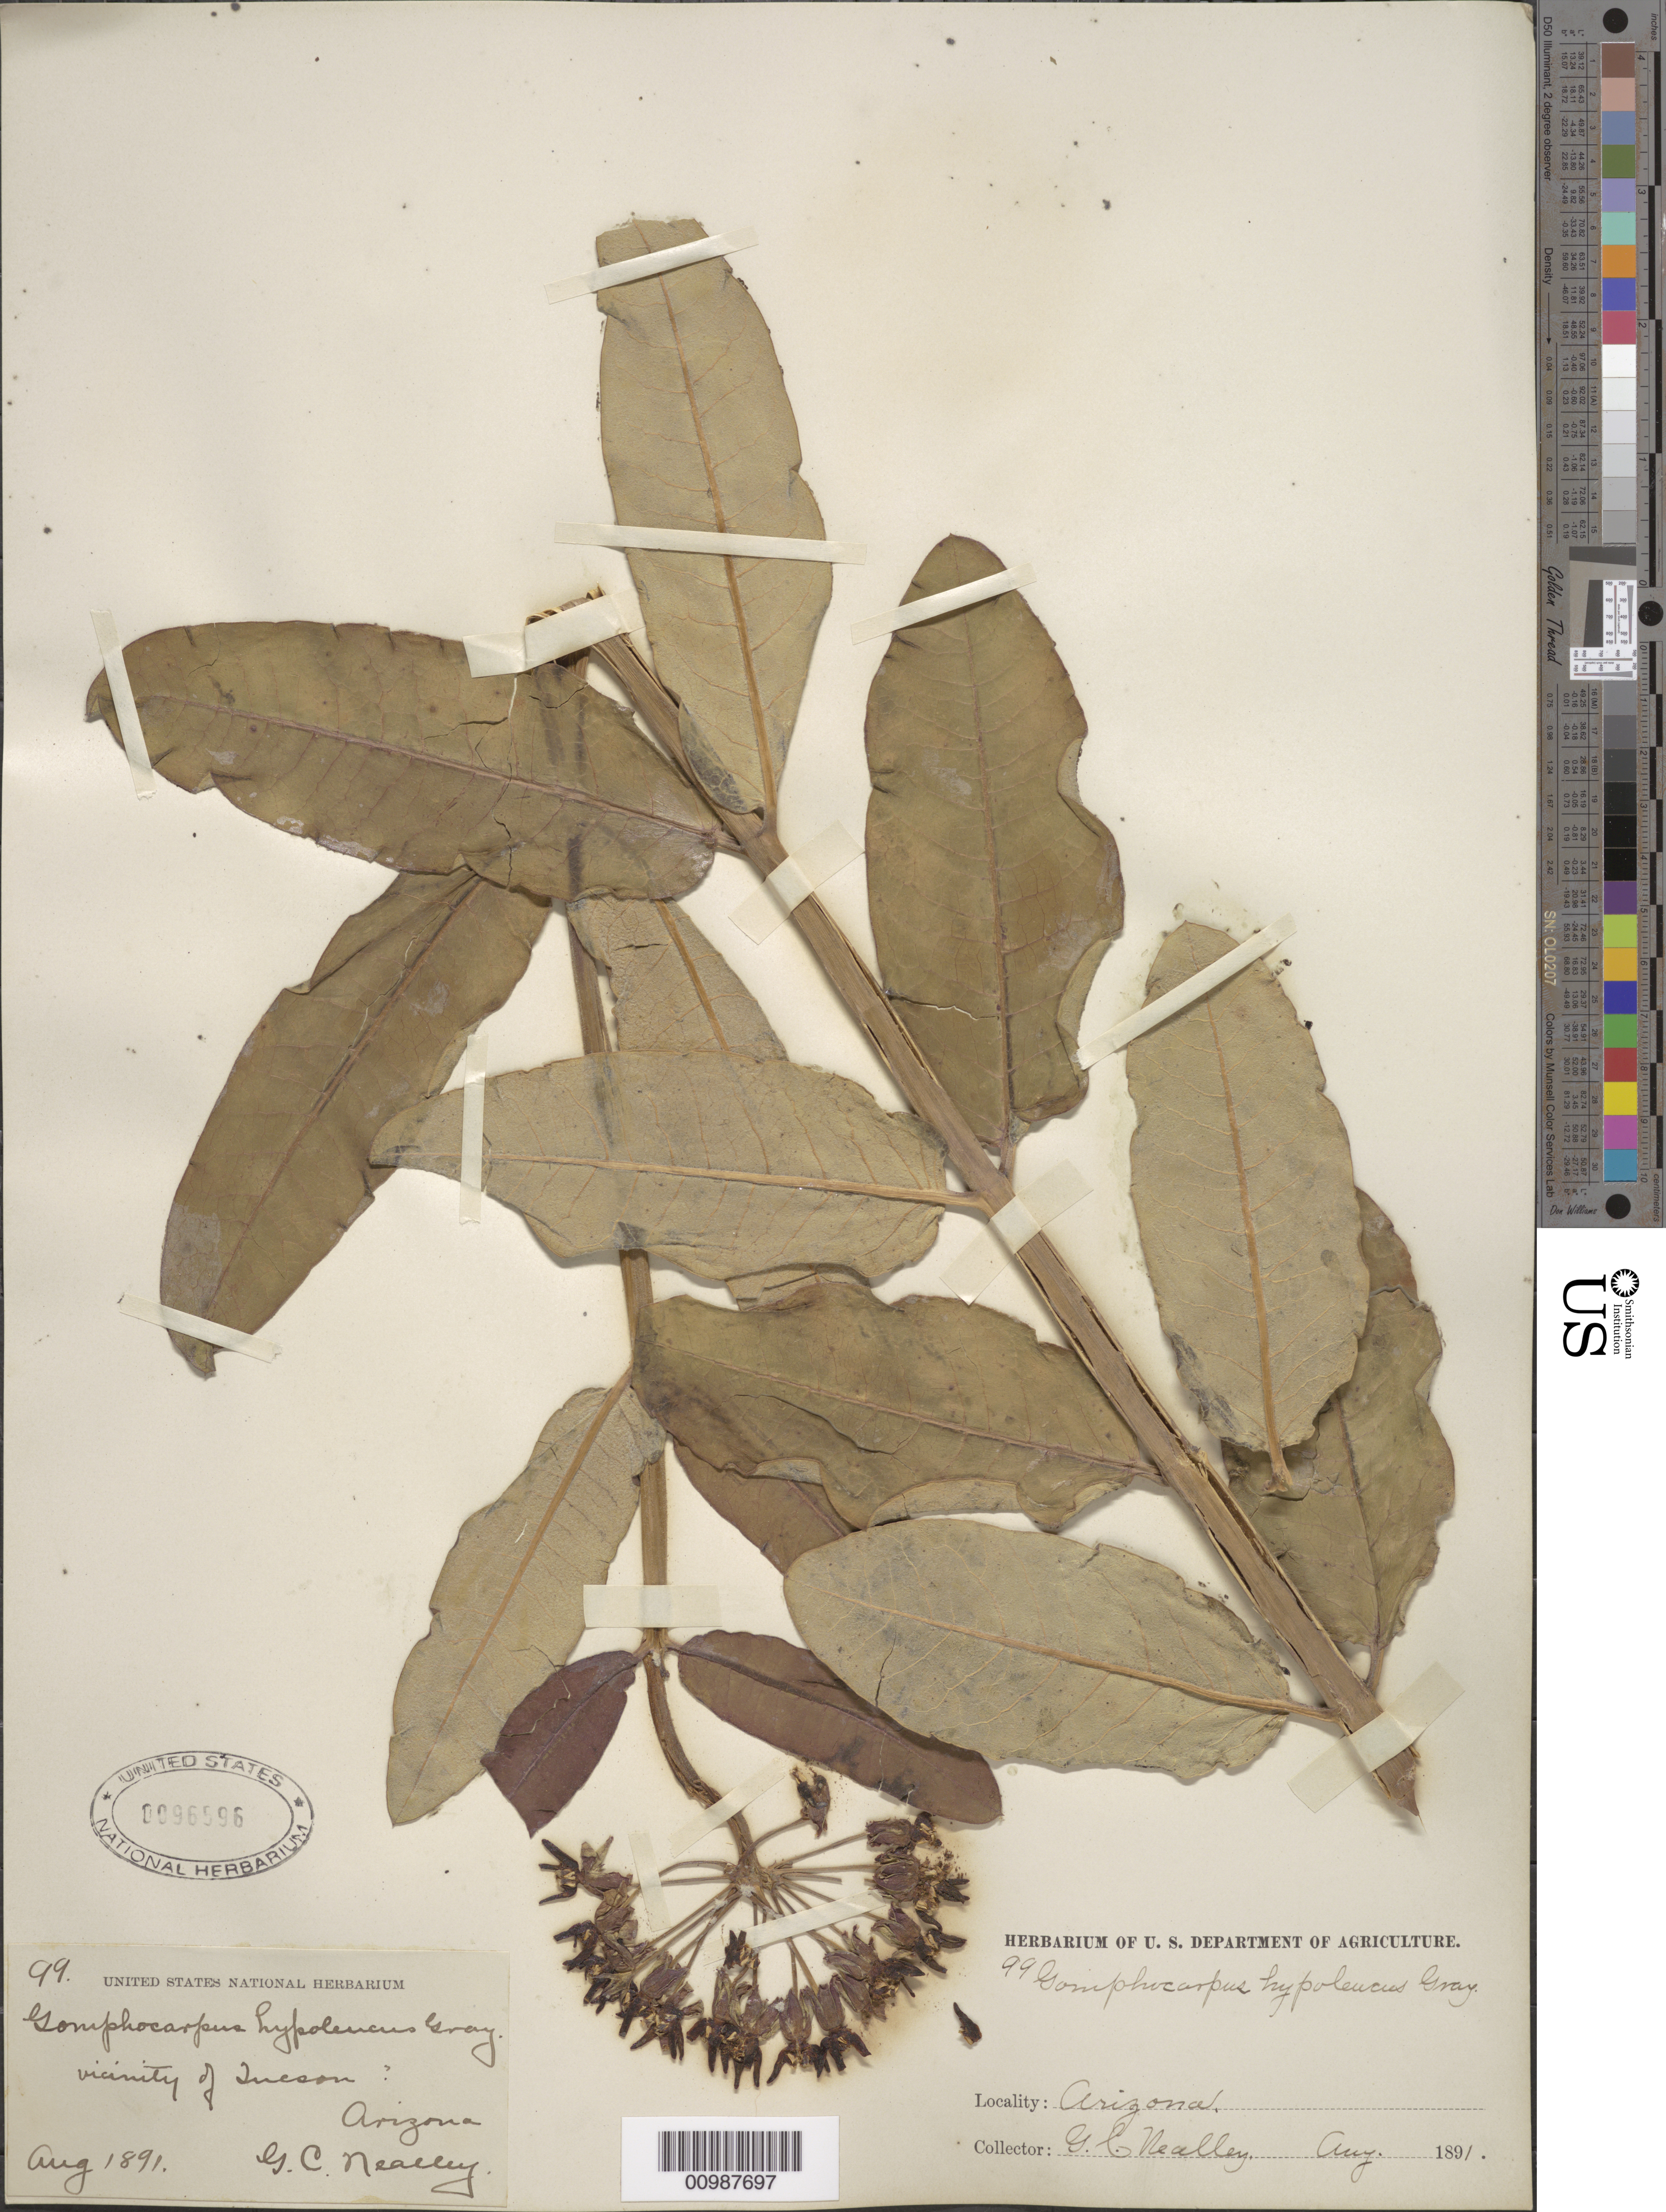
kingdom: Plantae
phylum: Tracheophyta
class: Magnoliopsida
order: Gentianales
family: Apocynaceae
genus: Asclepias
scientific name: Asclepias hypoleuca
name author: (A. Gray) Woodson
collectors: G. C. Nealley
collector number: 99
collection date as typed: Aug 1891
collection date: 1891-08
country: United States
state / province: Arizona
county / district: Pima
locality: Vicinity of Tucson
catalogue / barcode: US 96596